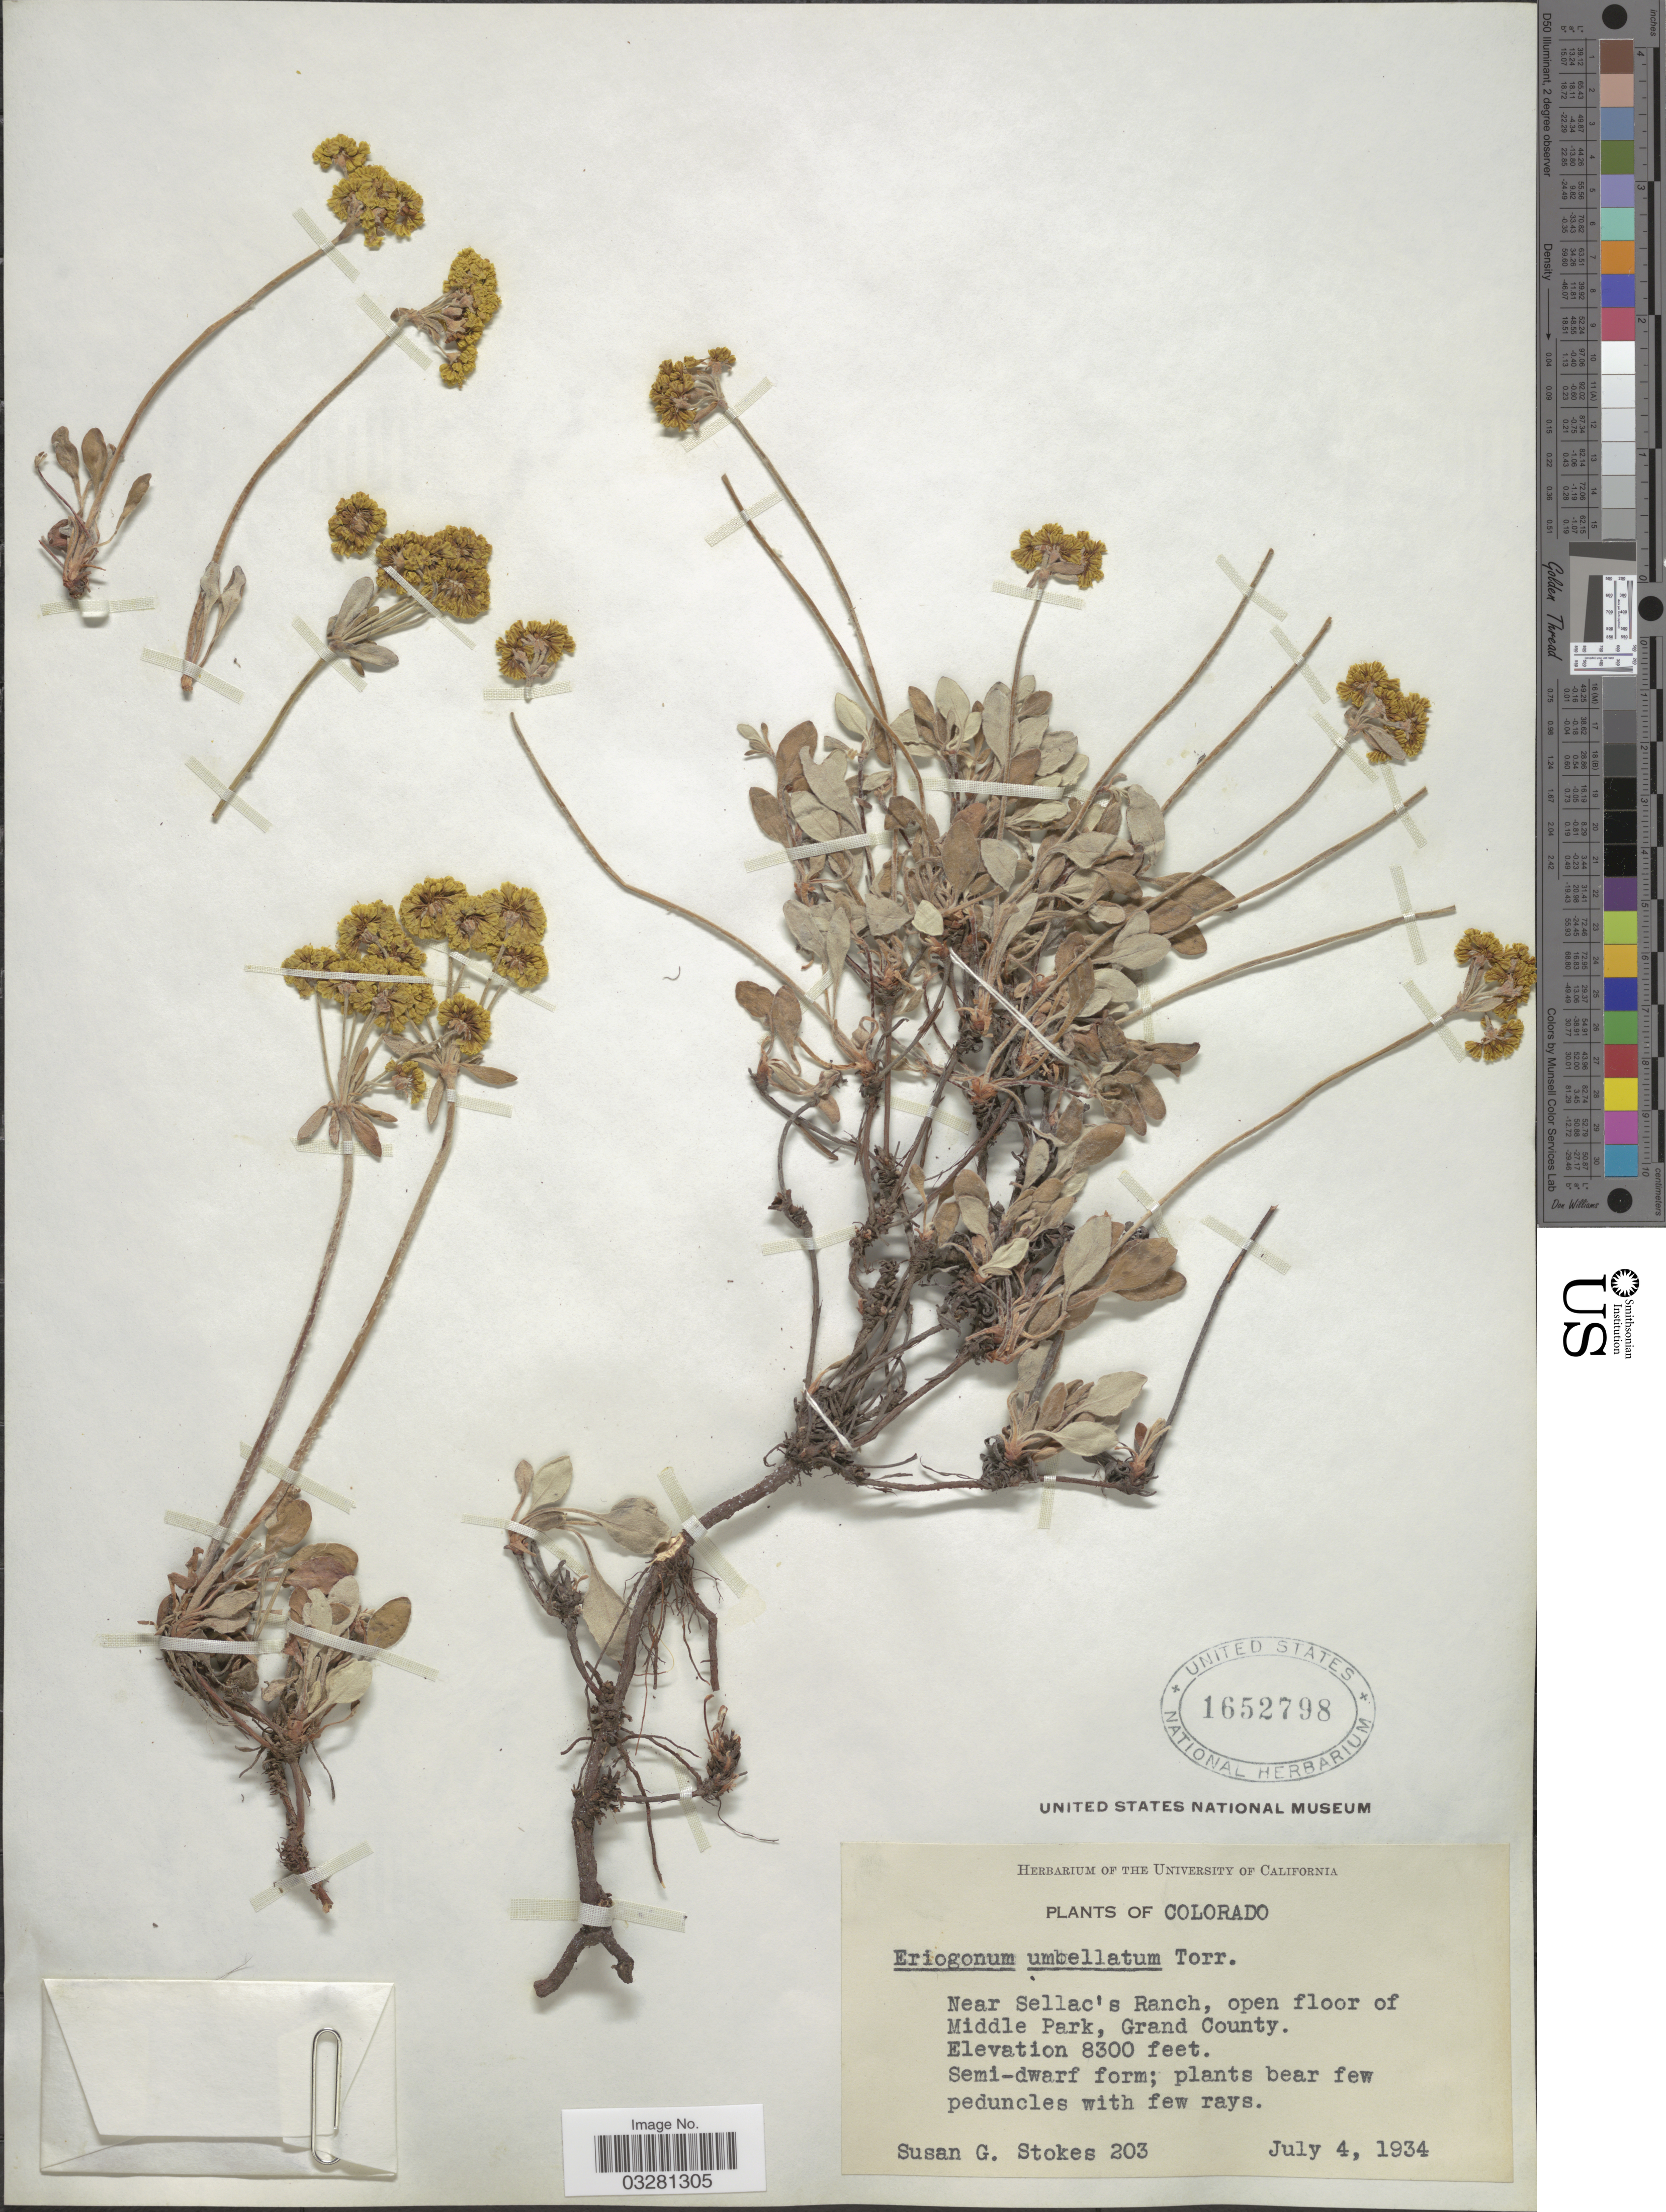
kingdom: Plantae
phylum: Tracheophyta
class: Magnoliopsida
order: Caryophyllales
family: Polygonaceae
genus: Eriogonum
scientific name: Eriogonum umbellatum var. umbellatum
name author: Torr.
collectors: S. G. Stokes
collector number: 203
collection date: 1934-07-04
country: United States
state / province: Colorado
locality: Near Sellac's Ranch, open floor of Middle Park, Grand County.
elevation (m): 2530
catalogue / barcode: US 1652798